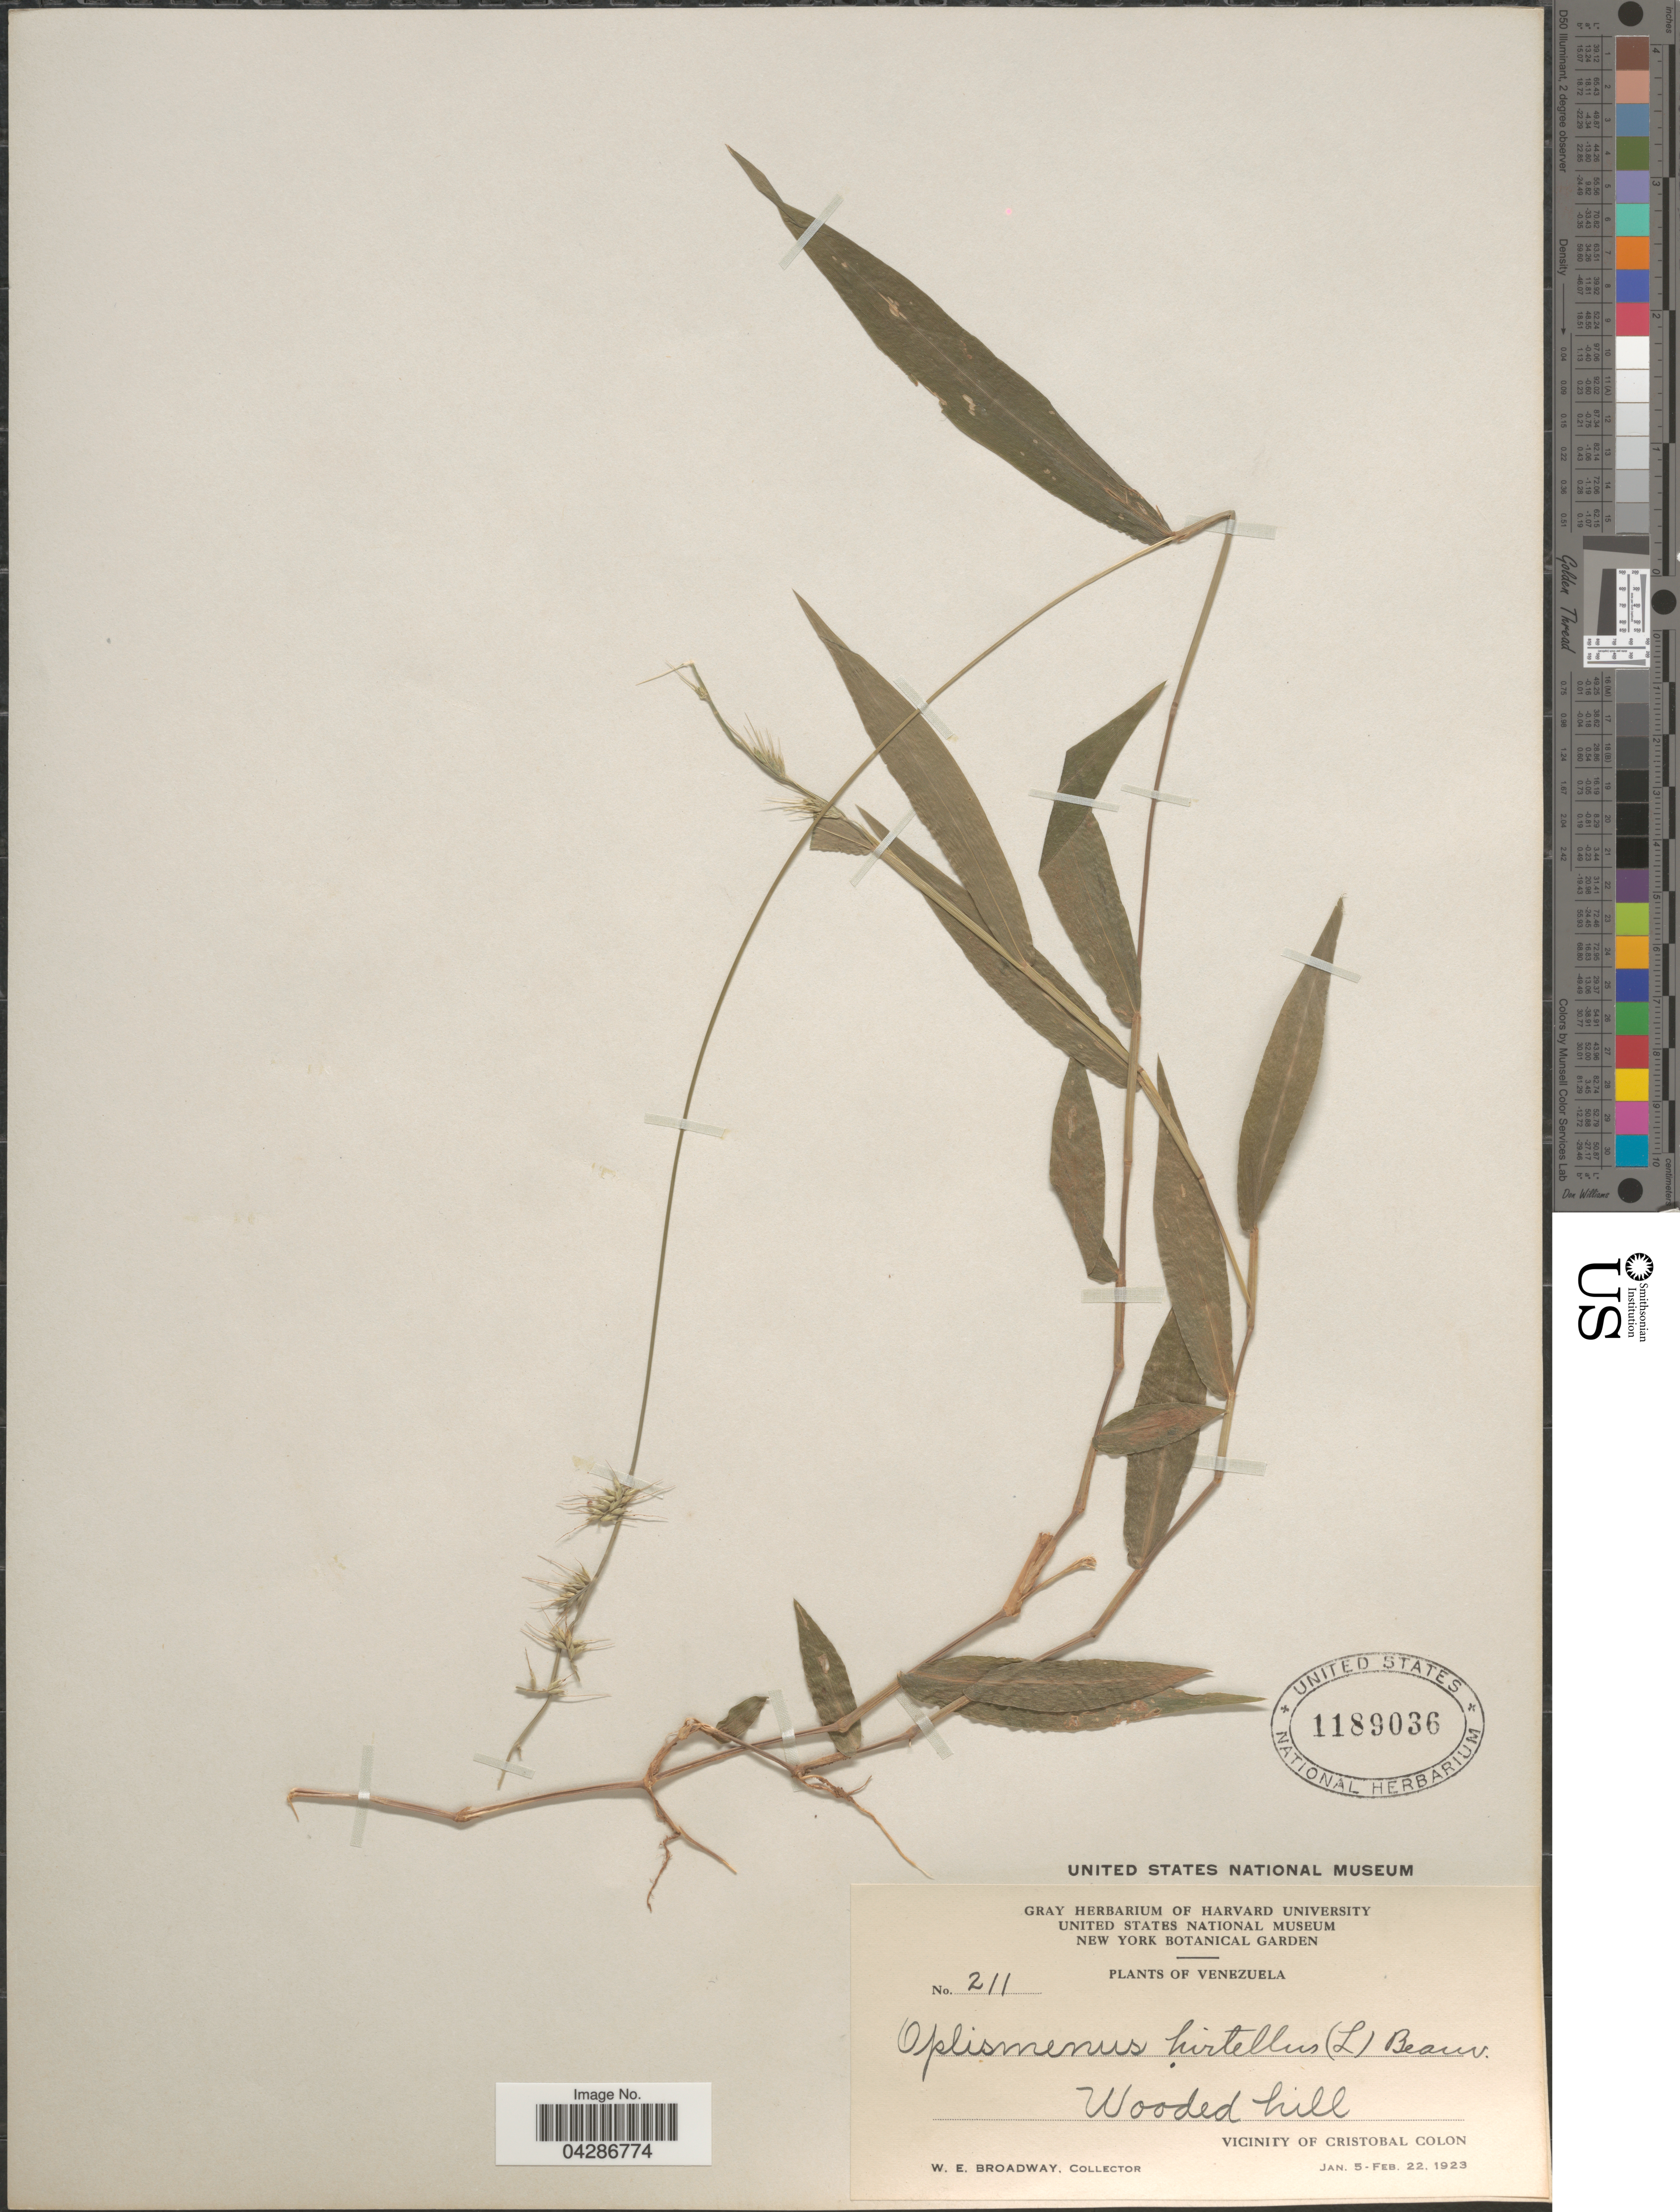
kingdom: Plantae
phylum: Tracheophyta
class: Liliopsida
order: Poales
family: Poaceae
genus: Oplismenus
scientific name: Oplismenus hirtellus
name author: (L.) P. Beauv.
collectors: W. E. Broadway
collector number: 211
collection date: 1923-01-05/1923-02-22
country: Venezuela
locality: Wooded hill. Vicinity of Cristobal Colon.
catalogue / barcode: US 1189036